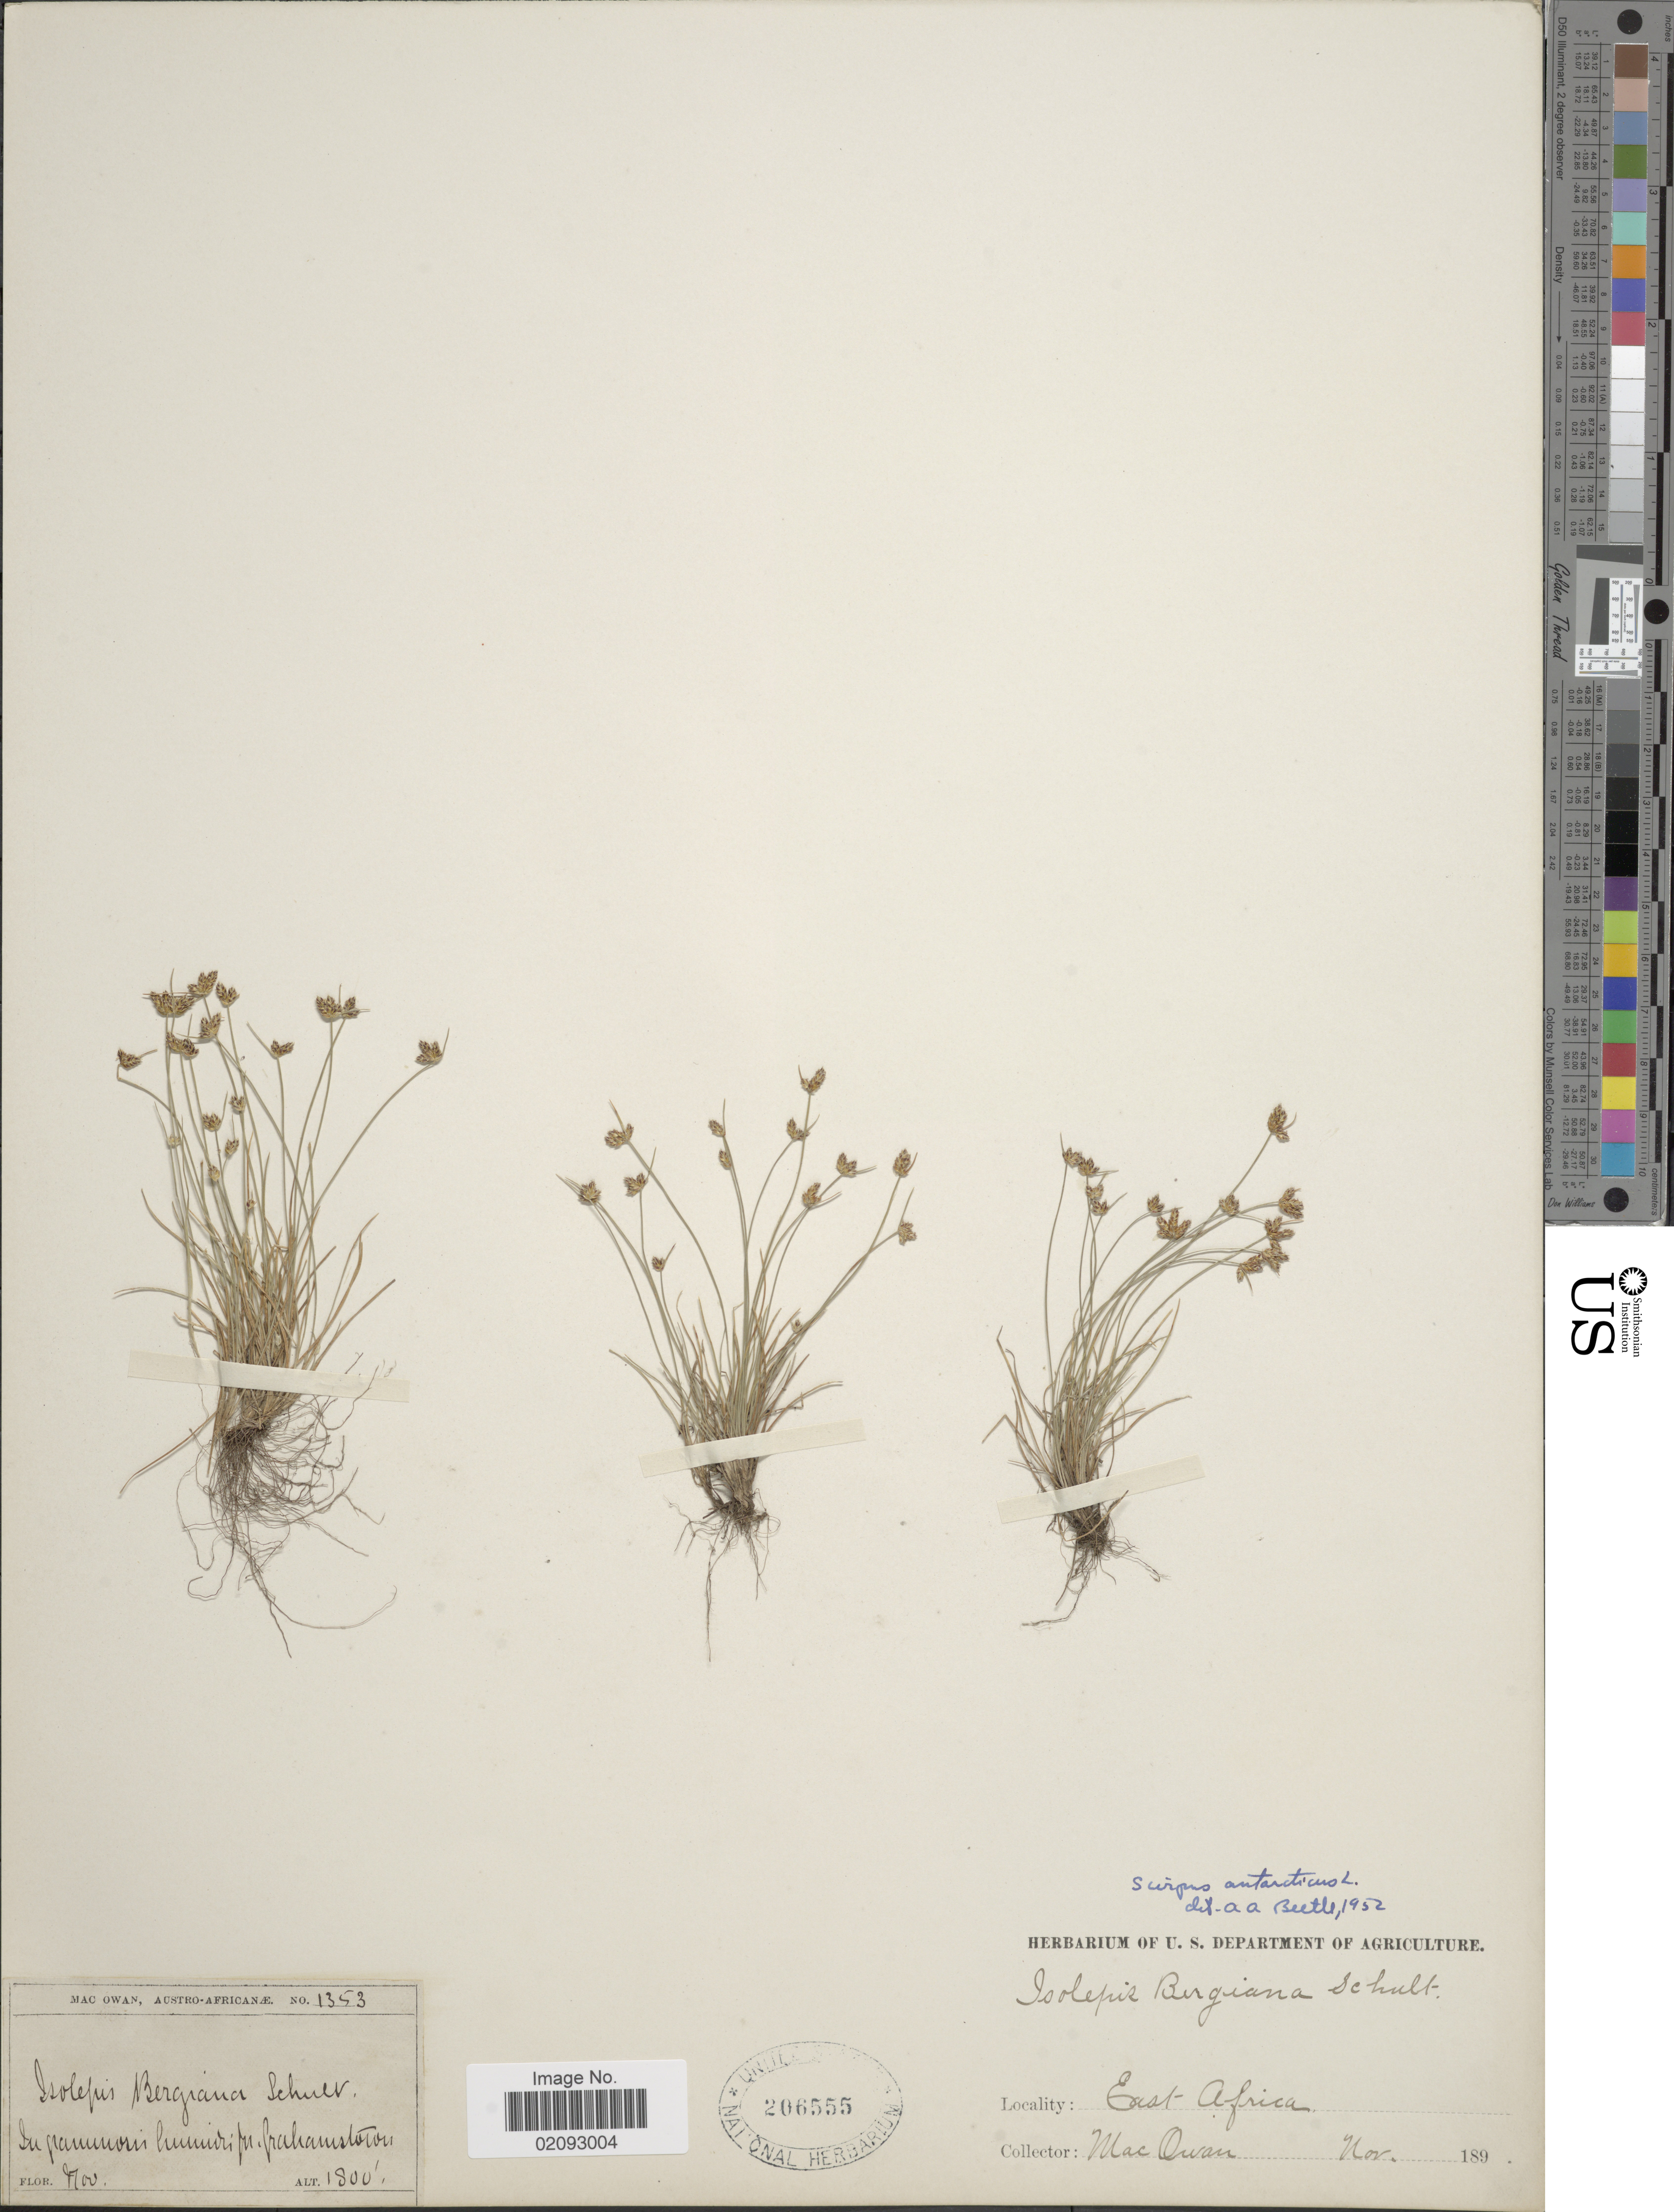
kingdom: Plantae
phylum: Tracheophyta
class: Liliopsida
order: Poales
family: Cyperaceae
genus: Ficinia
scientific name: Ficinia marginata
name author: (Thunb.) Fourc.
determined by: Strong, Mark T., (BOT), Smithsonian Institution - National Museum of Natural History (UNITED STATES)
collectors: MacOwan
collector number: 1353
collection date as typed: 189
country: South Africa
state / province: Eastern Cape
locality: Austro-Africanæ, In graminosis humidis pr Grahamstown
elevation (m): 549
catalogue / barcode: US 206555